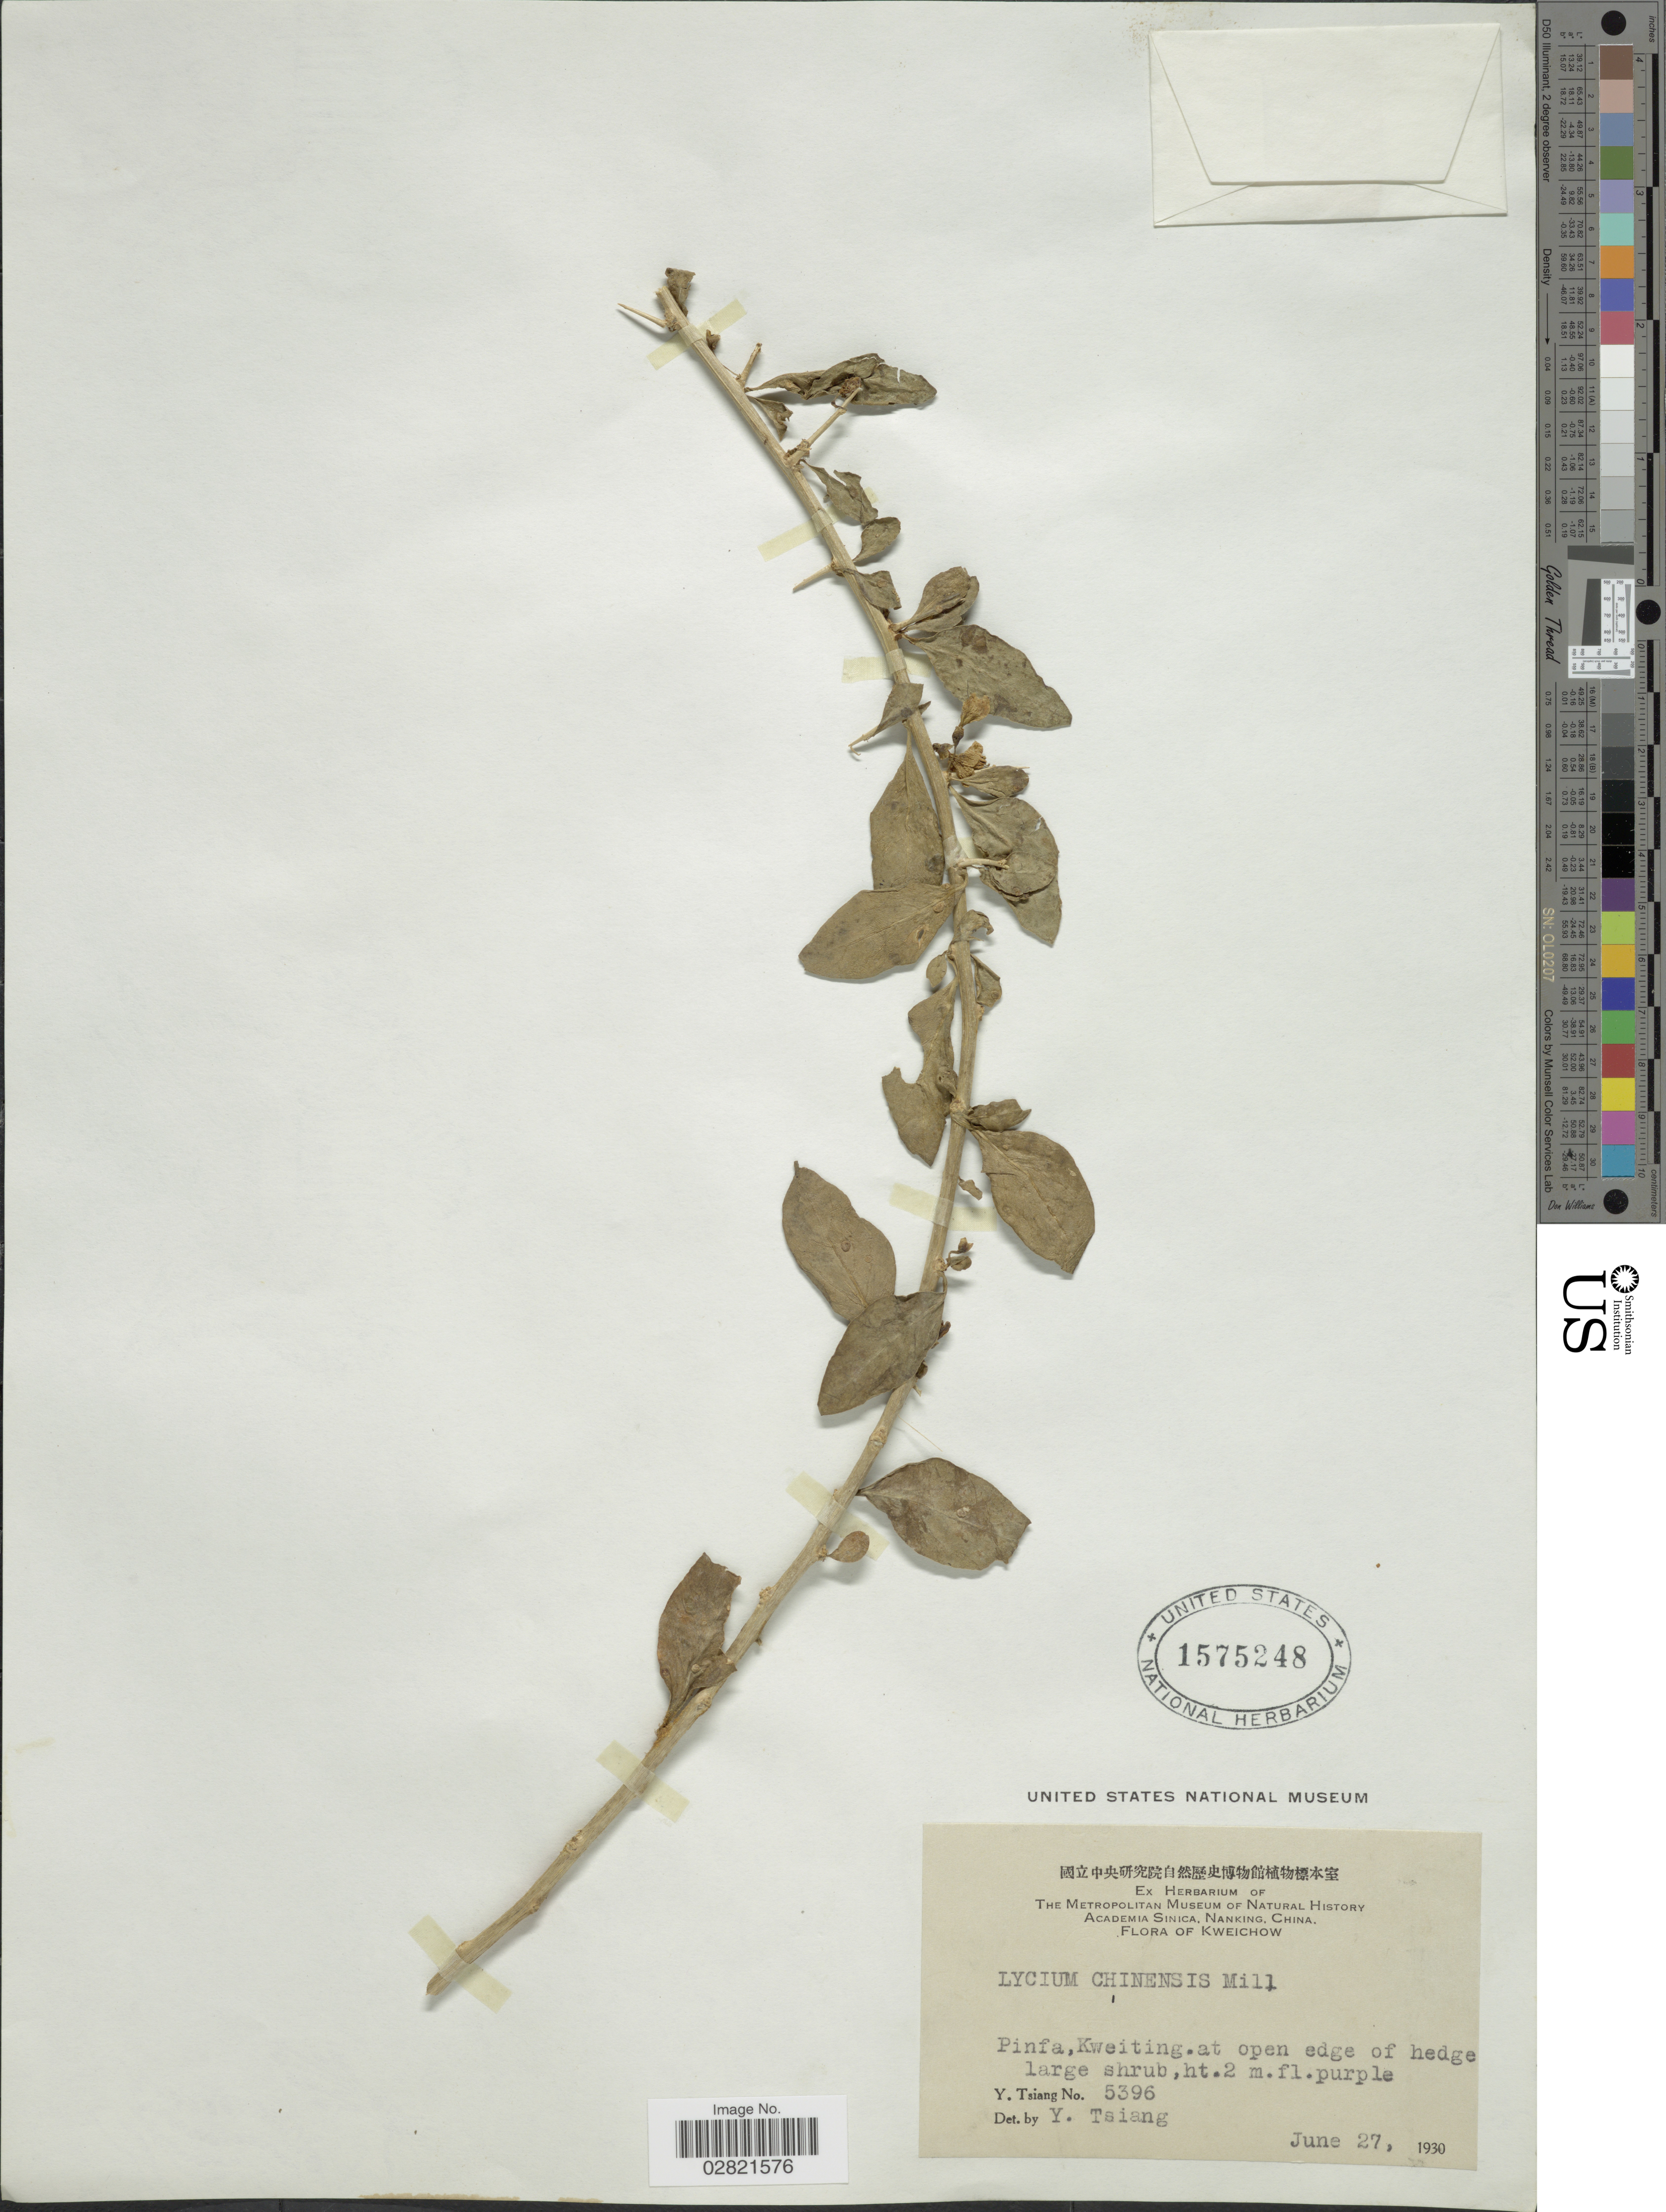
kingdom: Plantae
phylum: Tracheophyta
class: Magnoliopsida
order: Solanales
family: Solanaceae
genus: Lycium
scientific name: Lycium chinense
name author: Mill.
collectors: Y. Tsiang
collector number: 5396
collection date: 1930-06-27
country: China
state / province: Guizhou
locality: Kweichow. Pinfam, Kweiting.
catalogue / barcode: US 1575248